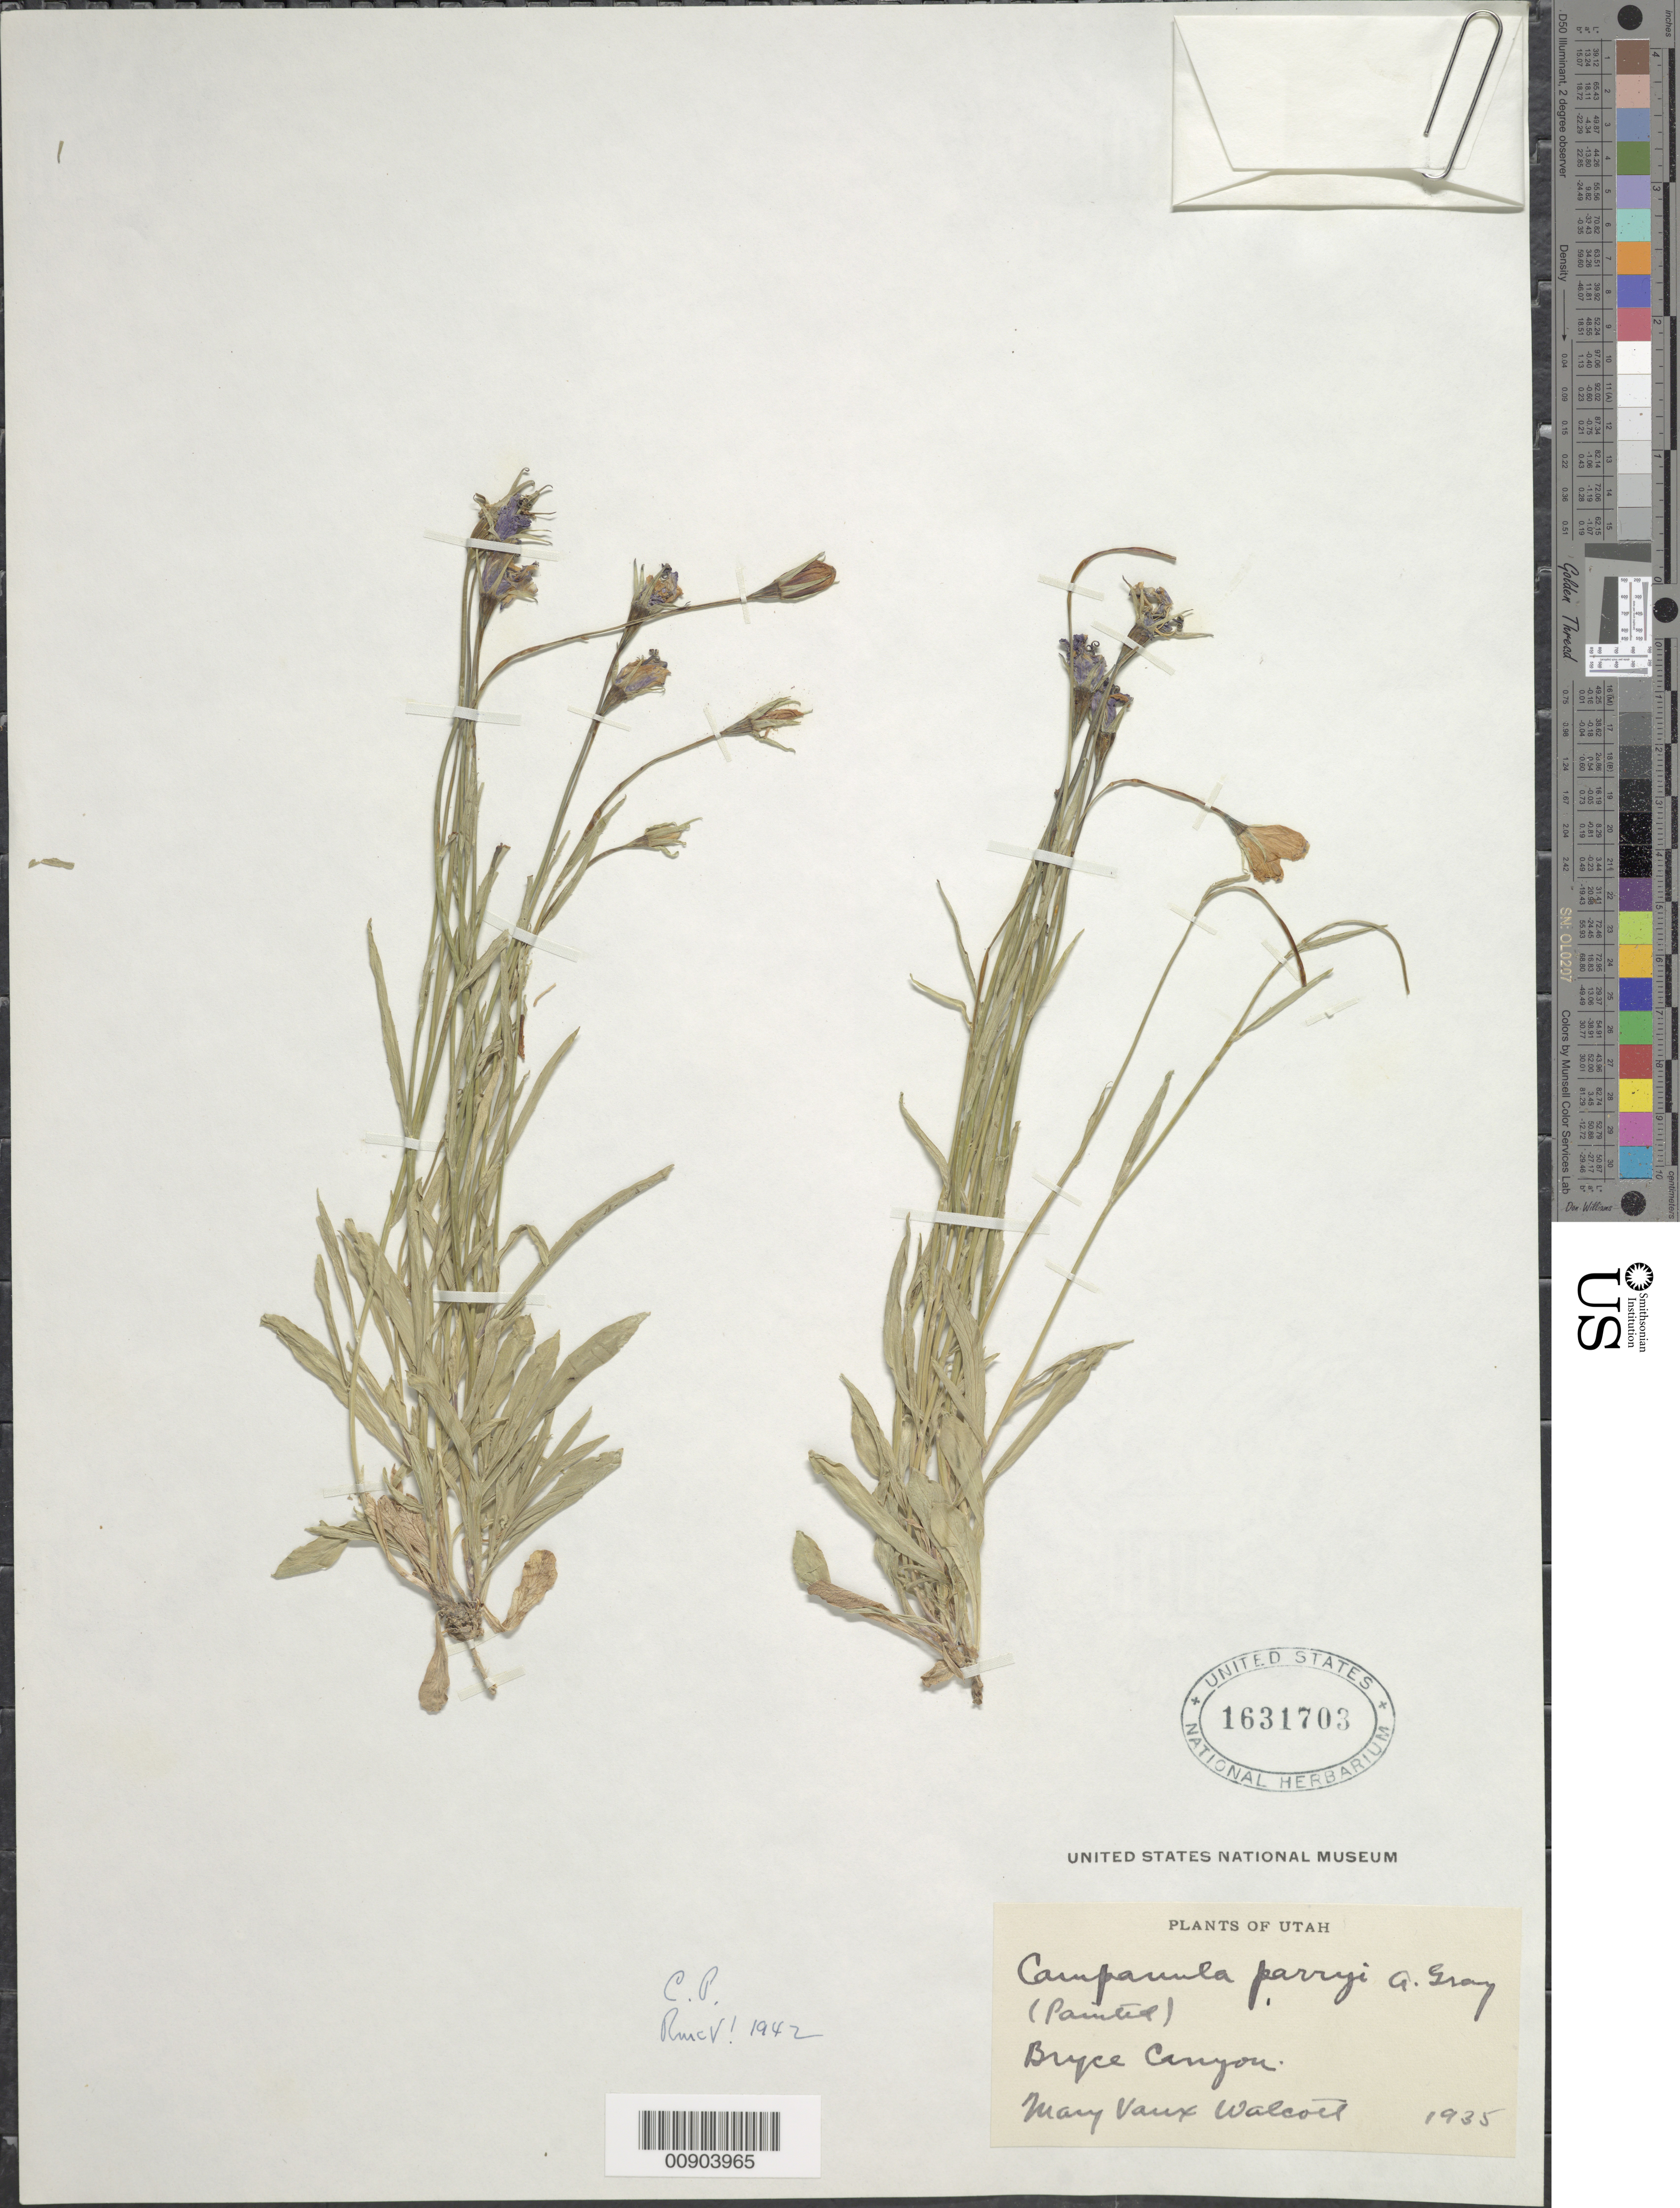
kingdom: Plantae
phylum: Tracheophyta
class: Magnoliopsida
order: Asterales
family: Campanulaceae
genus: Campanula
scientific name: Campanula parryi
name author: A. Gray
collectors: M. Walcott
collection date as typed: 1935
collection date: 1935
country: United States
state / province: Utah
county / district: Garfield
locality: Bryce Canyon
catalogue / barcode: US 1631703